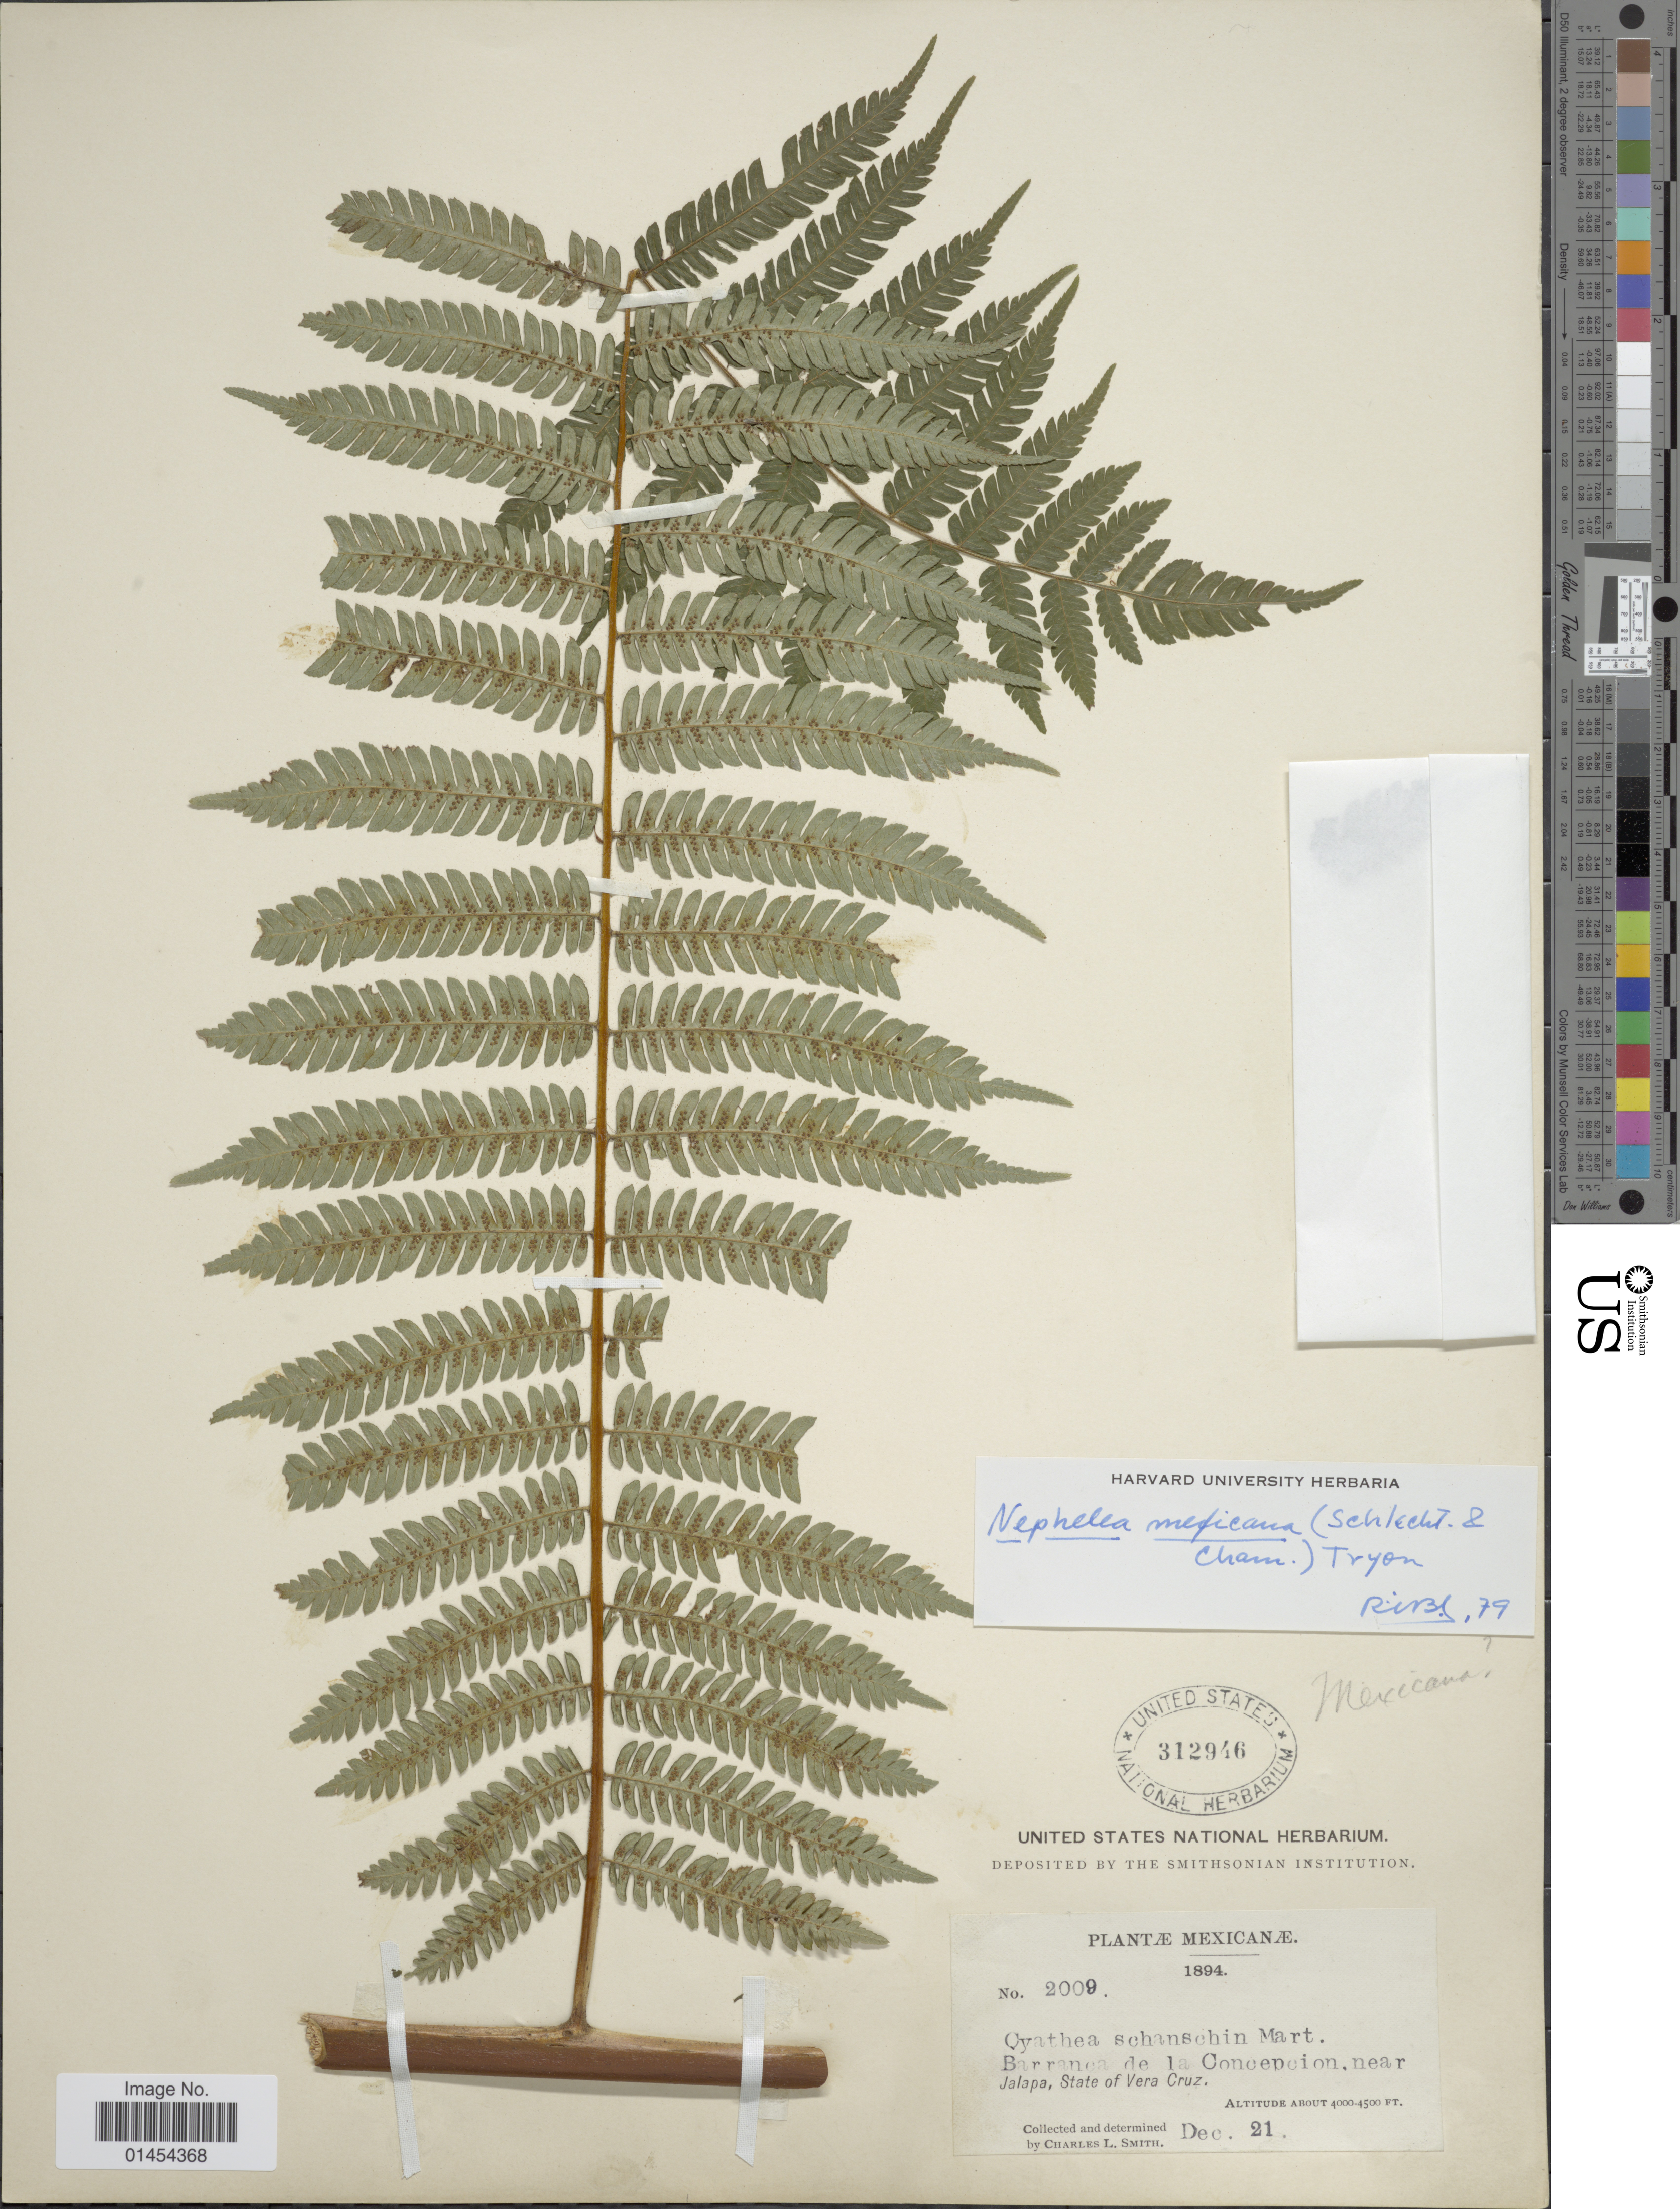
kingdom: Plantae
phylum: Tracheophyta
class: Polypodiopsida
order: Cyatheales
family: Cyatheaceae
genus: Alsophila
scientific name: Alsophila firma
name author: (Baker) D.S. Conant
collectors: C. L. Smith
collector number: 2009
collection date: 1894-12-21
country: Mexico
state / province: Veracruz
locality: Barranca de la Concepcion near Jalapa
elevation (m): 1219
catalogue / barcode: US 312946